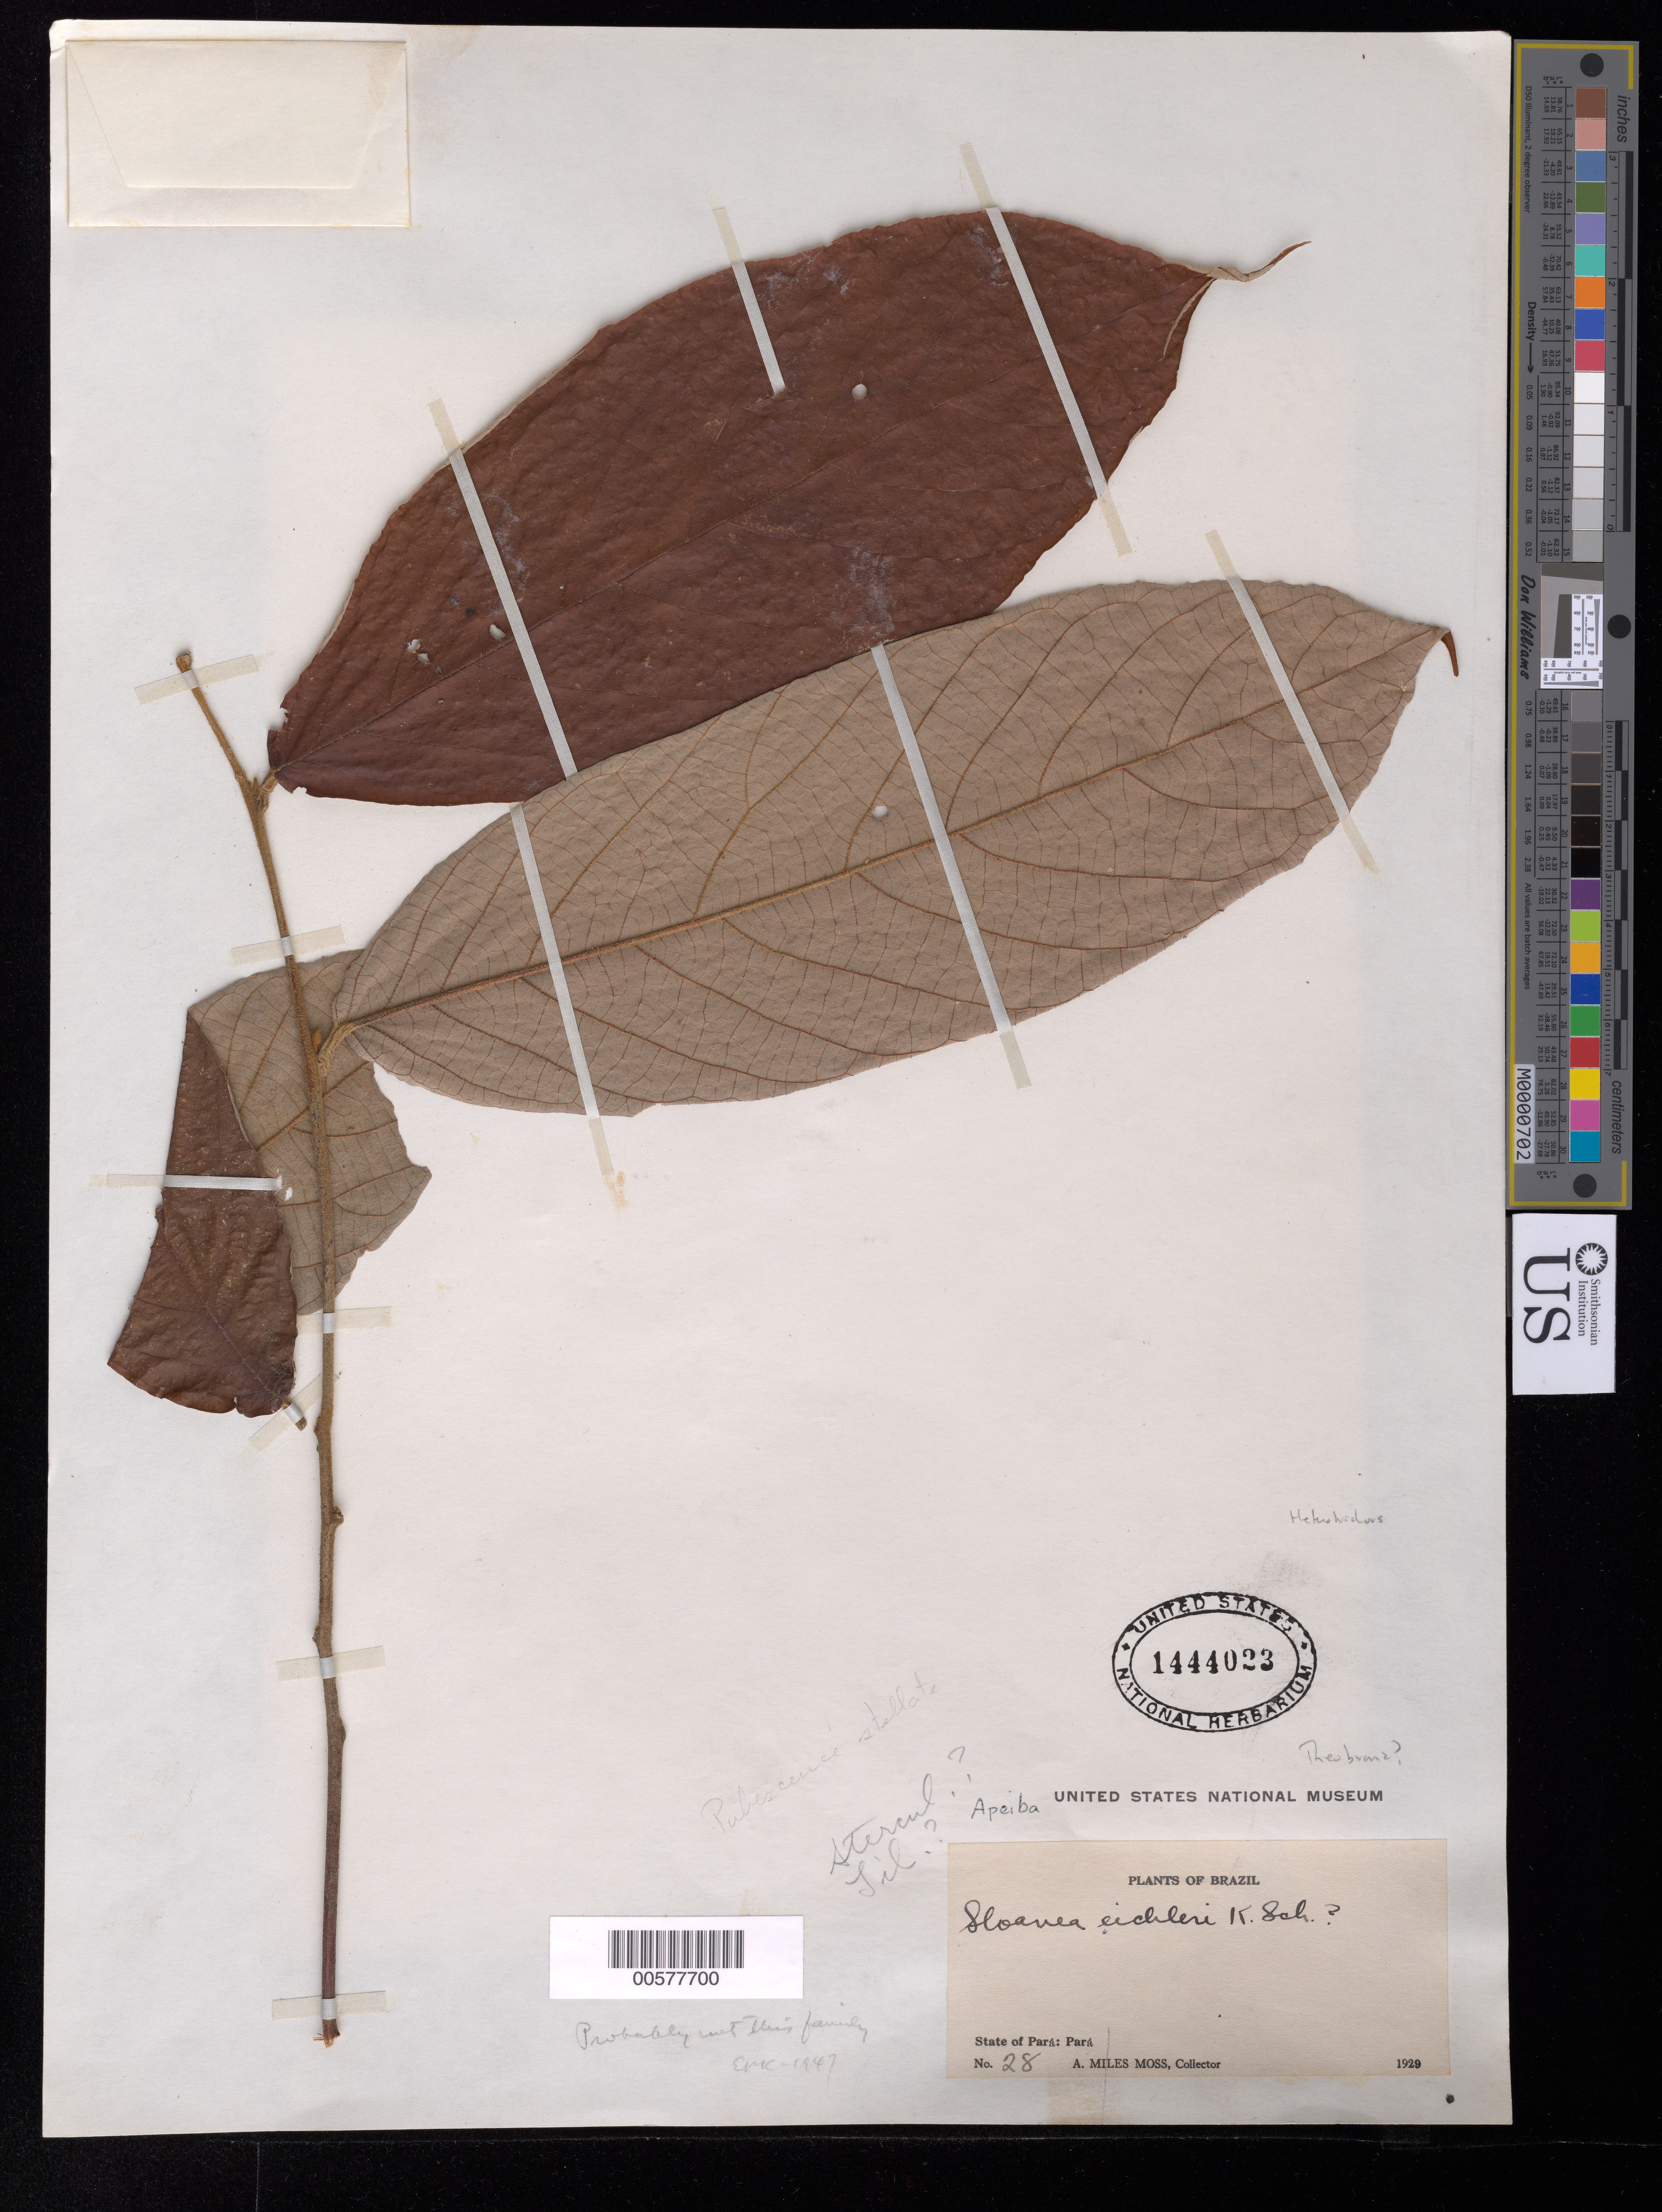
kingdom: Plantae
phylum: Tracheophyta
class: Magnoliopsida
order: Malvales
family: Malvaceae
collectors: A. Moss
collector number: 28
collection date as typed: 1929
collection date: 1929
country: Brazil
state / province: Pará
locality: Pará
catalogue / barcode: US 1444023